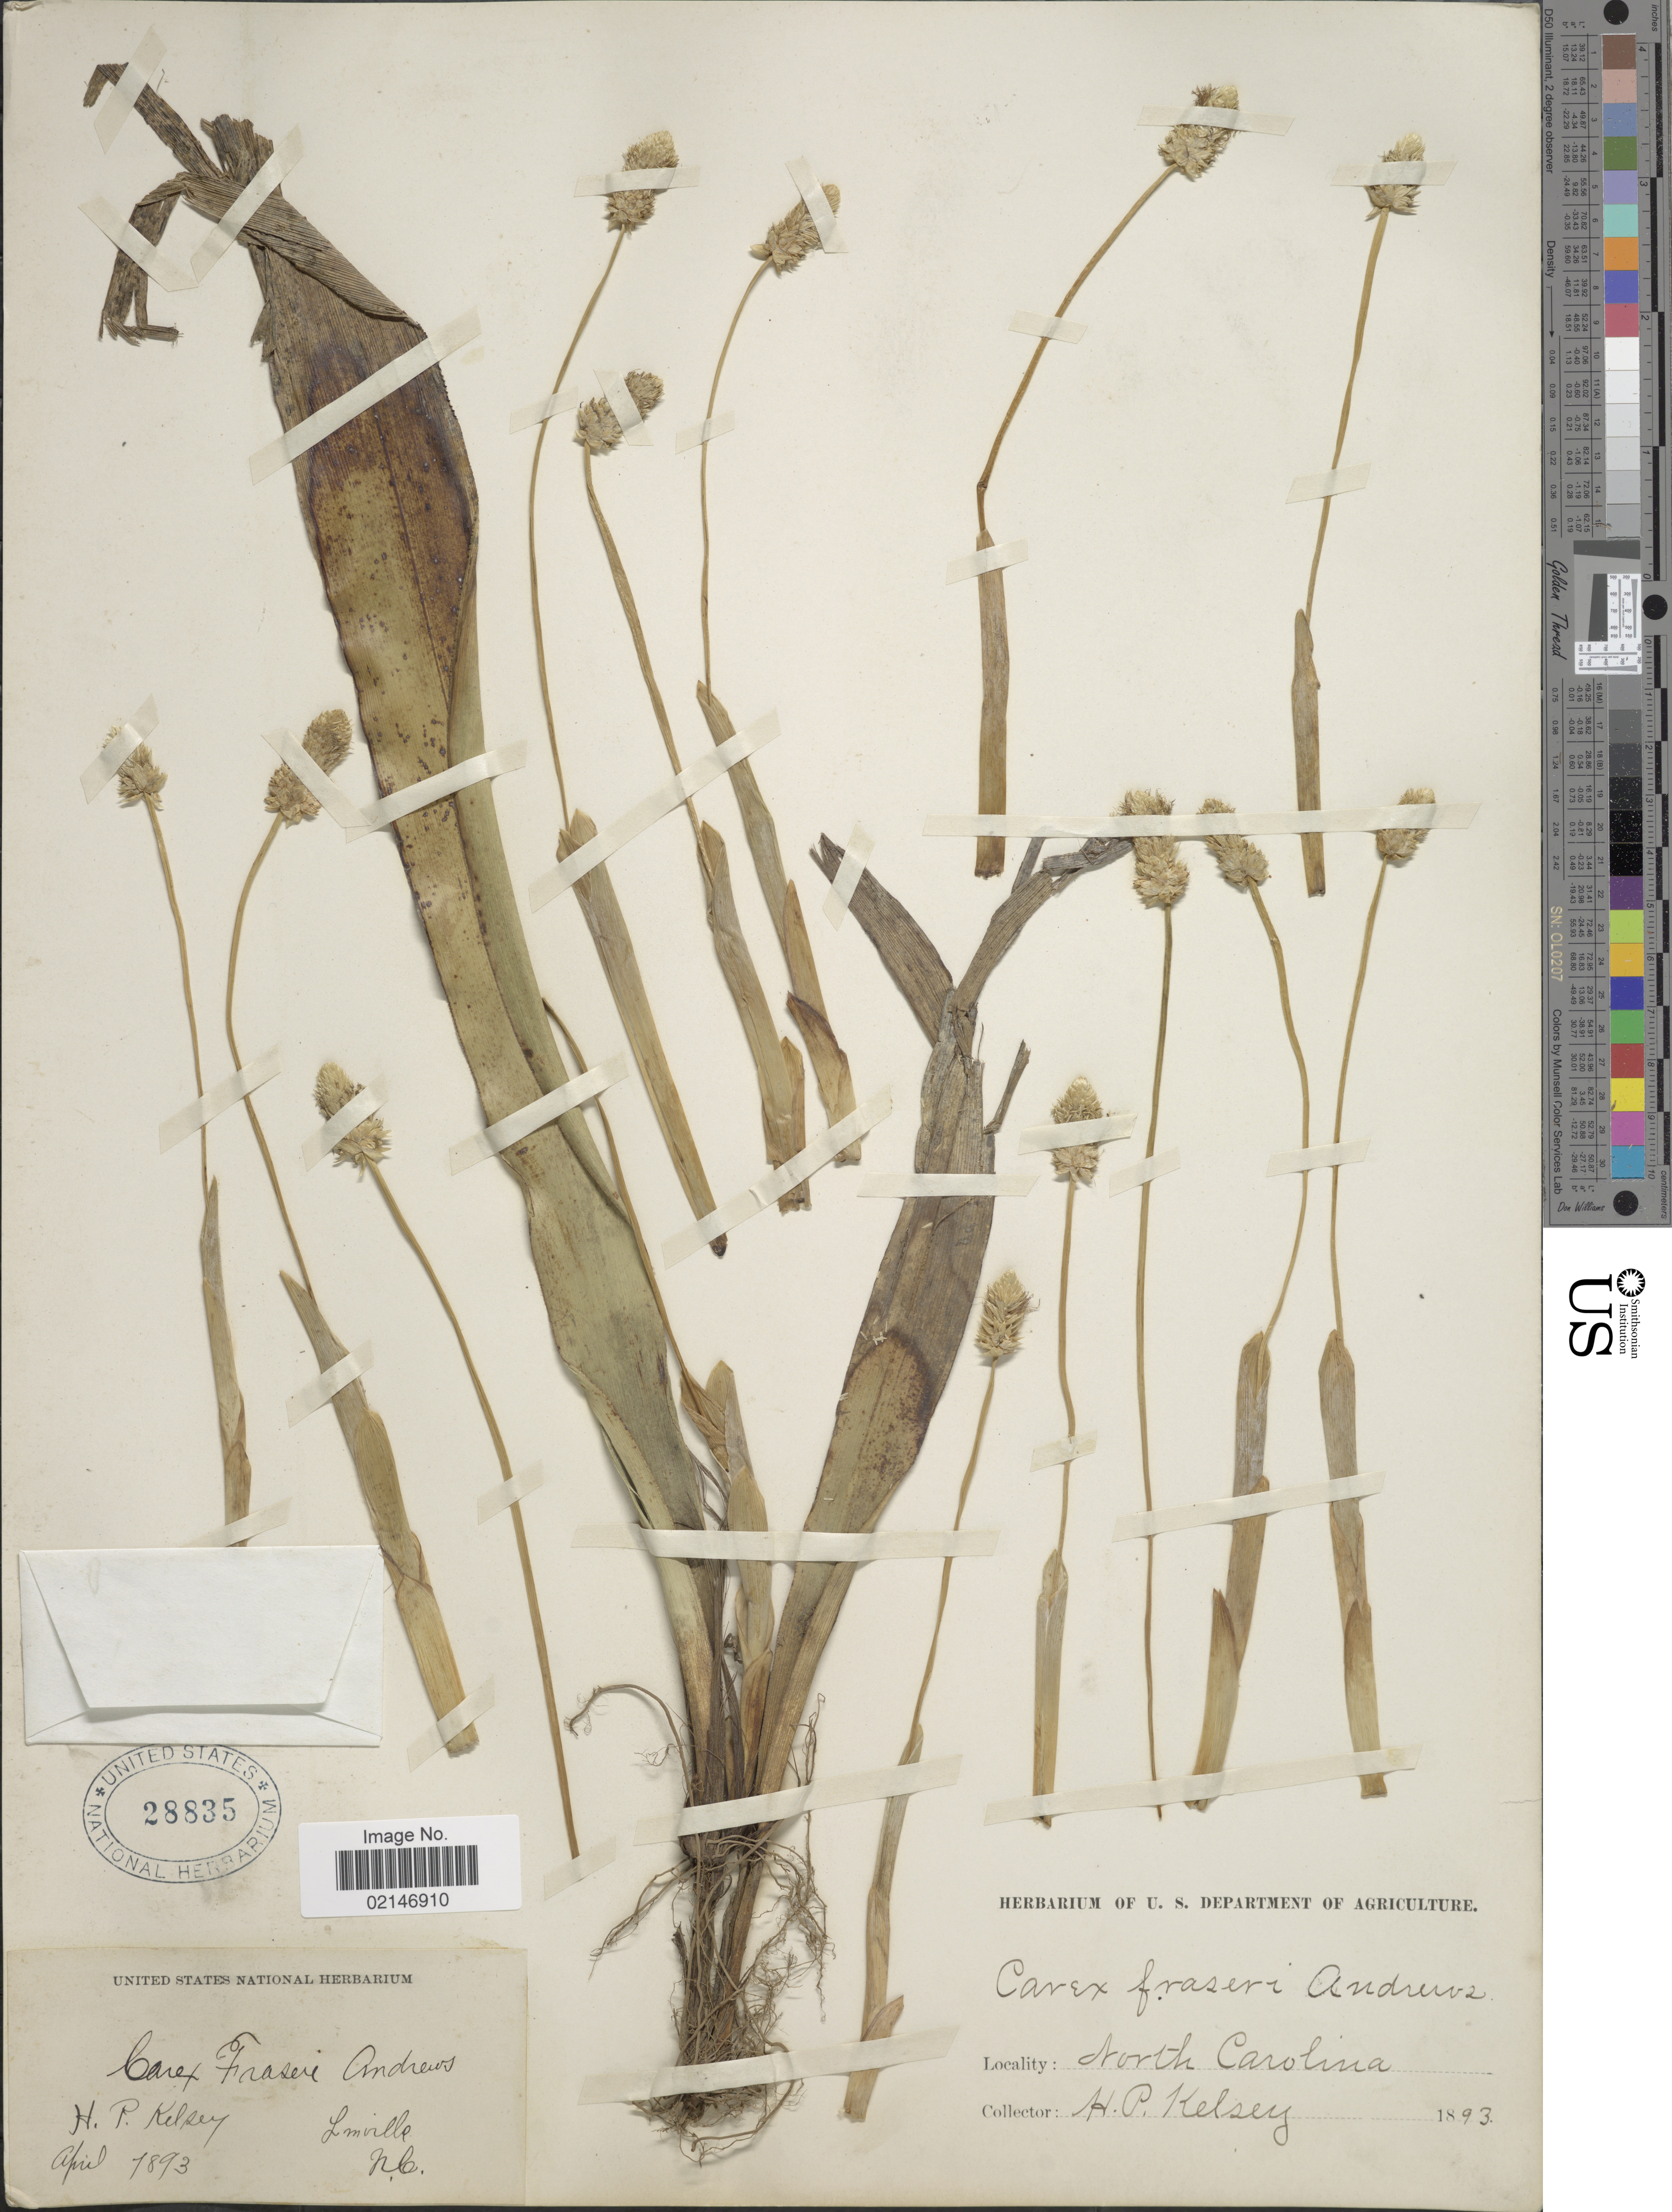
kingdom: Plantae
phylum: Tracheophyta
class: Liliopsida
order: Poales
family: Cyperaceae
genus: Carex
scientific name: Carex fraseriana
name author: Ker Gawl.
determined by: Strong, Mark T., (BOT), Smithsonian Institution - National Museum of Natural History (UNITED STATES)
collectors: H. Kelsey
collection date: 1893-04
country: United States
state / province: North Carolina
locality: Lmville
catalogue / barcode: US 28835